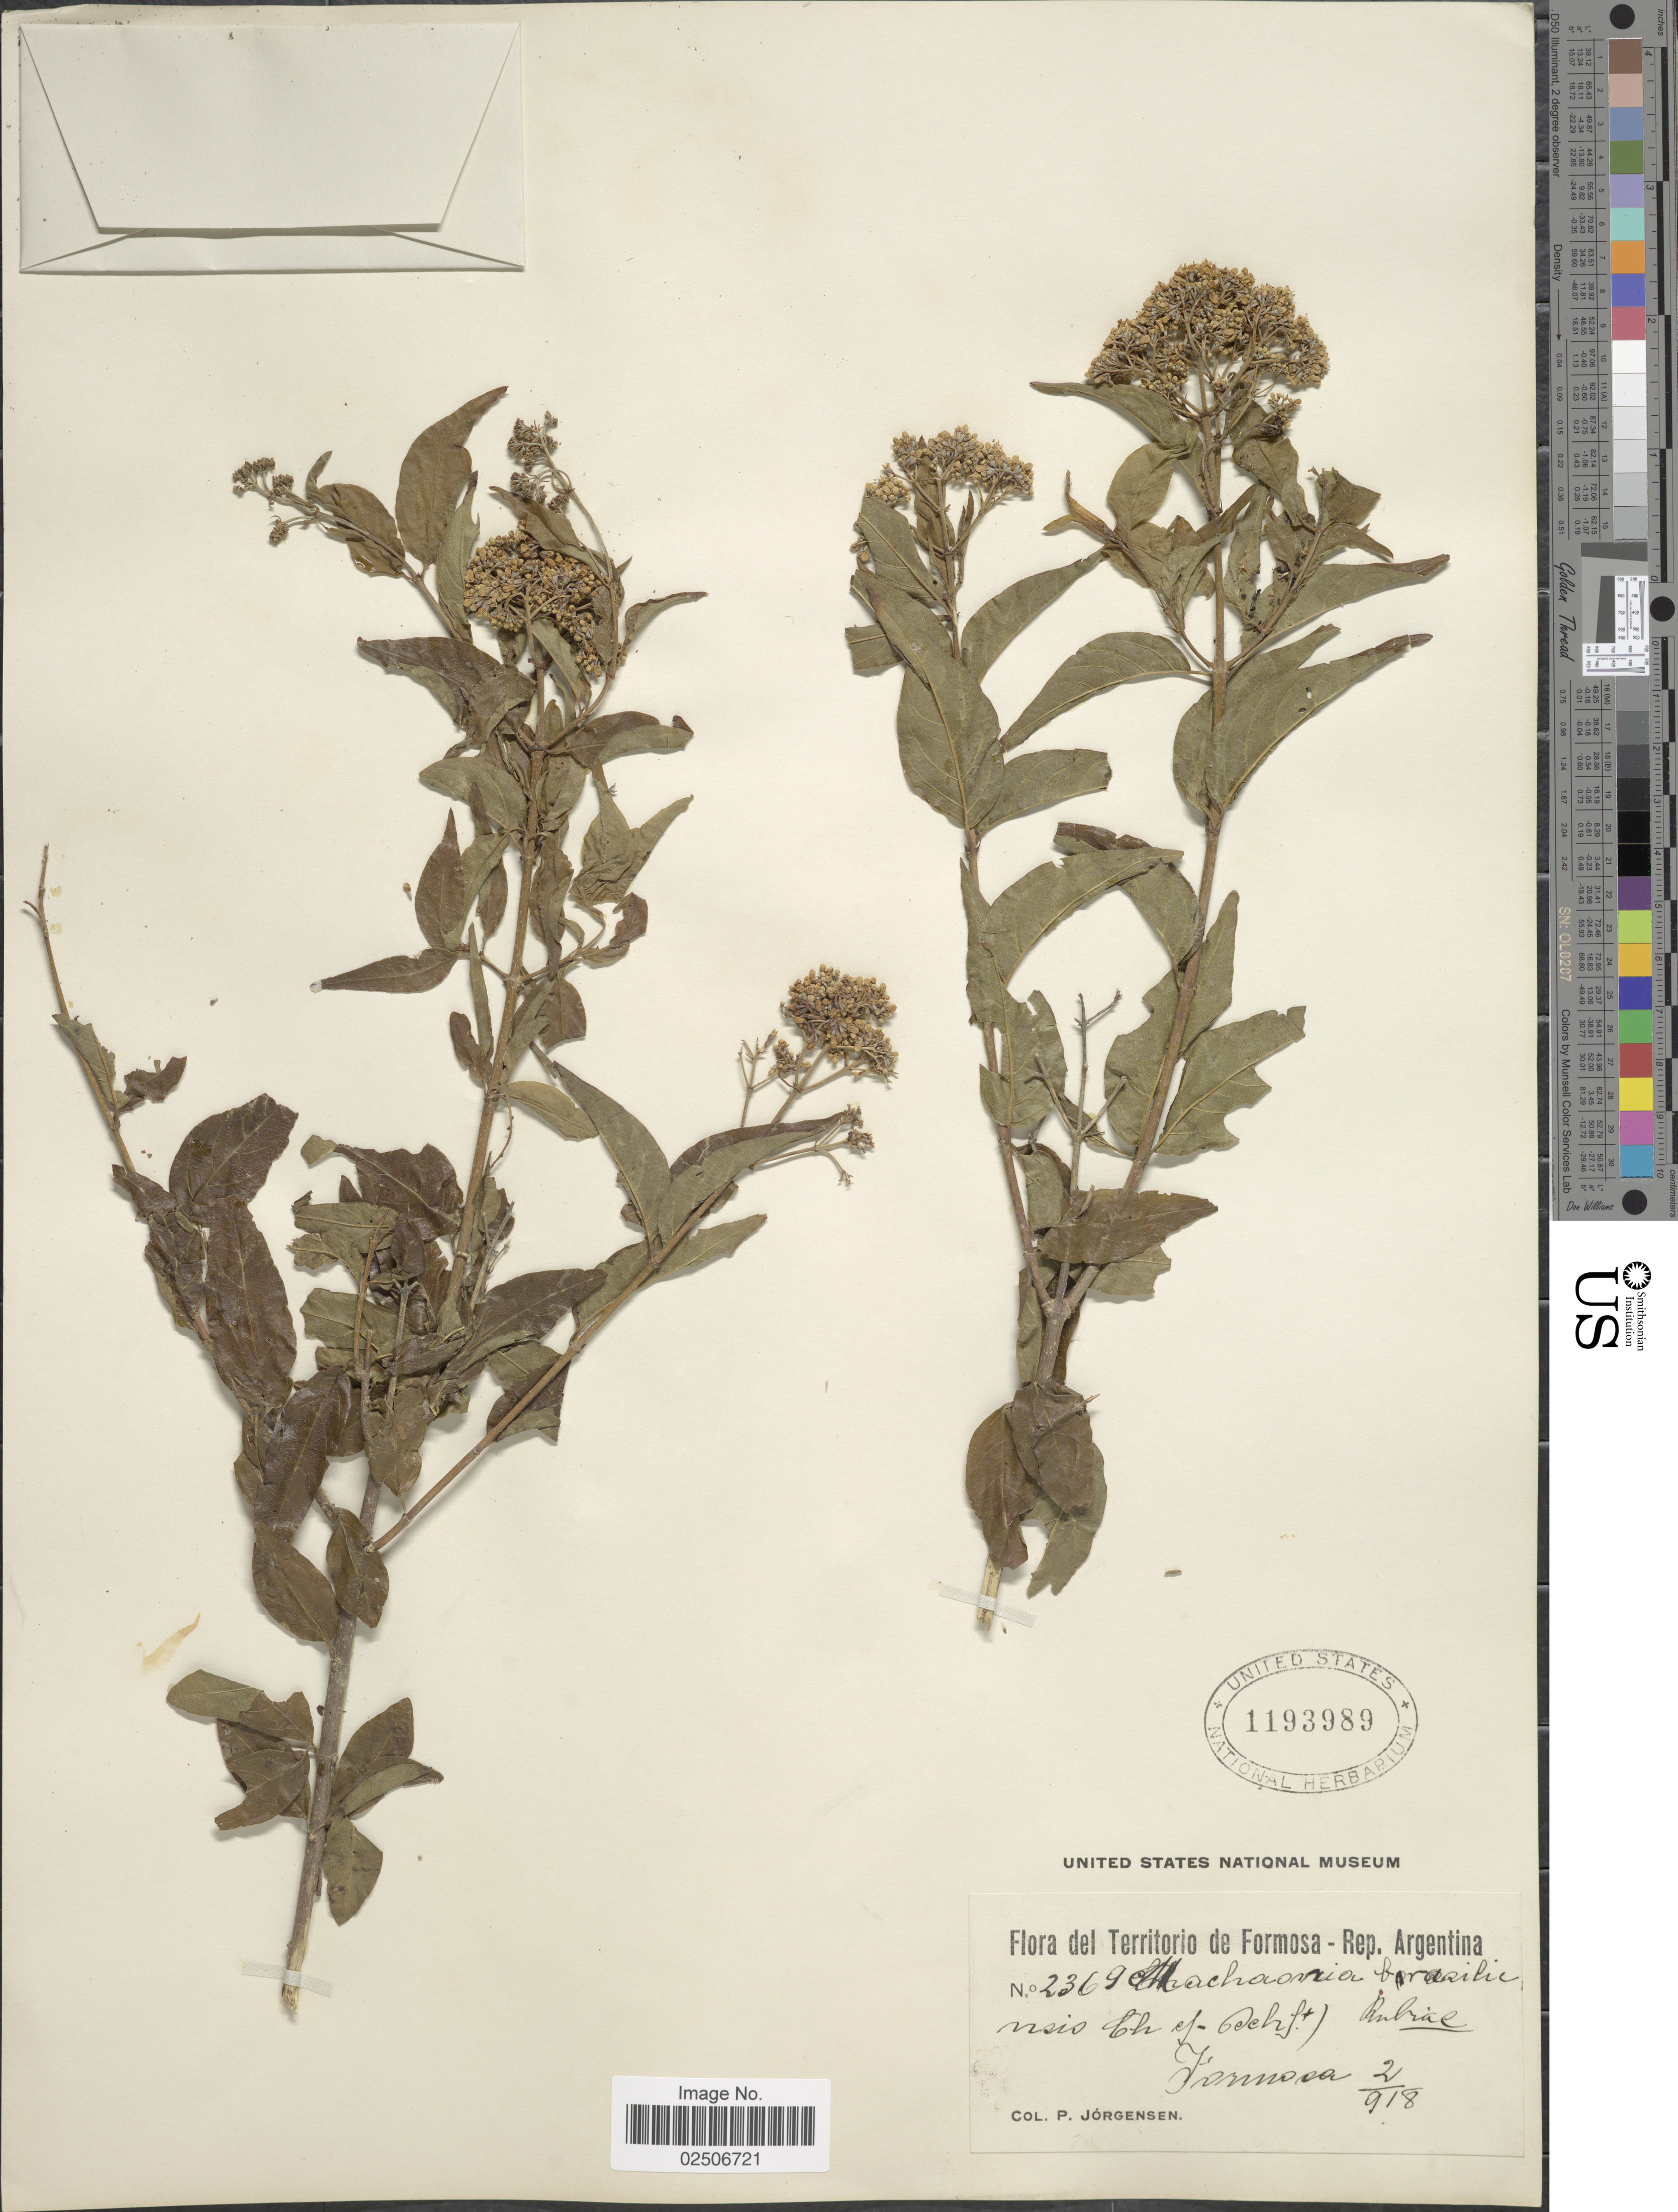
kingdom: Plantae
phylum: Tracheophyta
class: Magnoliopsida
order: Gentianales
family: Rubiaceae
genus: Machaonia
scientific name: Machaonia brasiliensis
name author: (Hoffmanns. ex Humb.) Cham. & Schltdl.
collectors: P. Jörgensen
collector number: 2369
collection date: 1918-02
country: Argentina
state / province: Formosa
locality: Formosa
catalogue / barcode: US 1193989